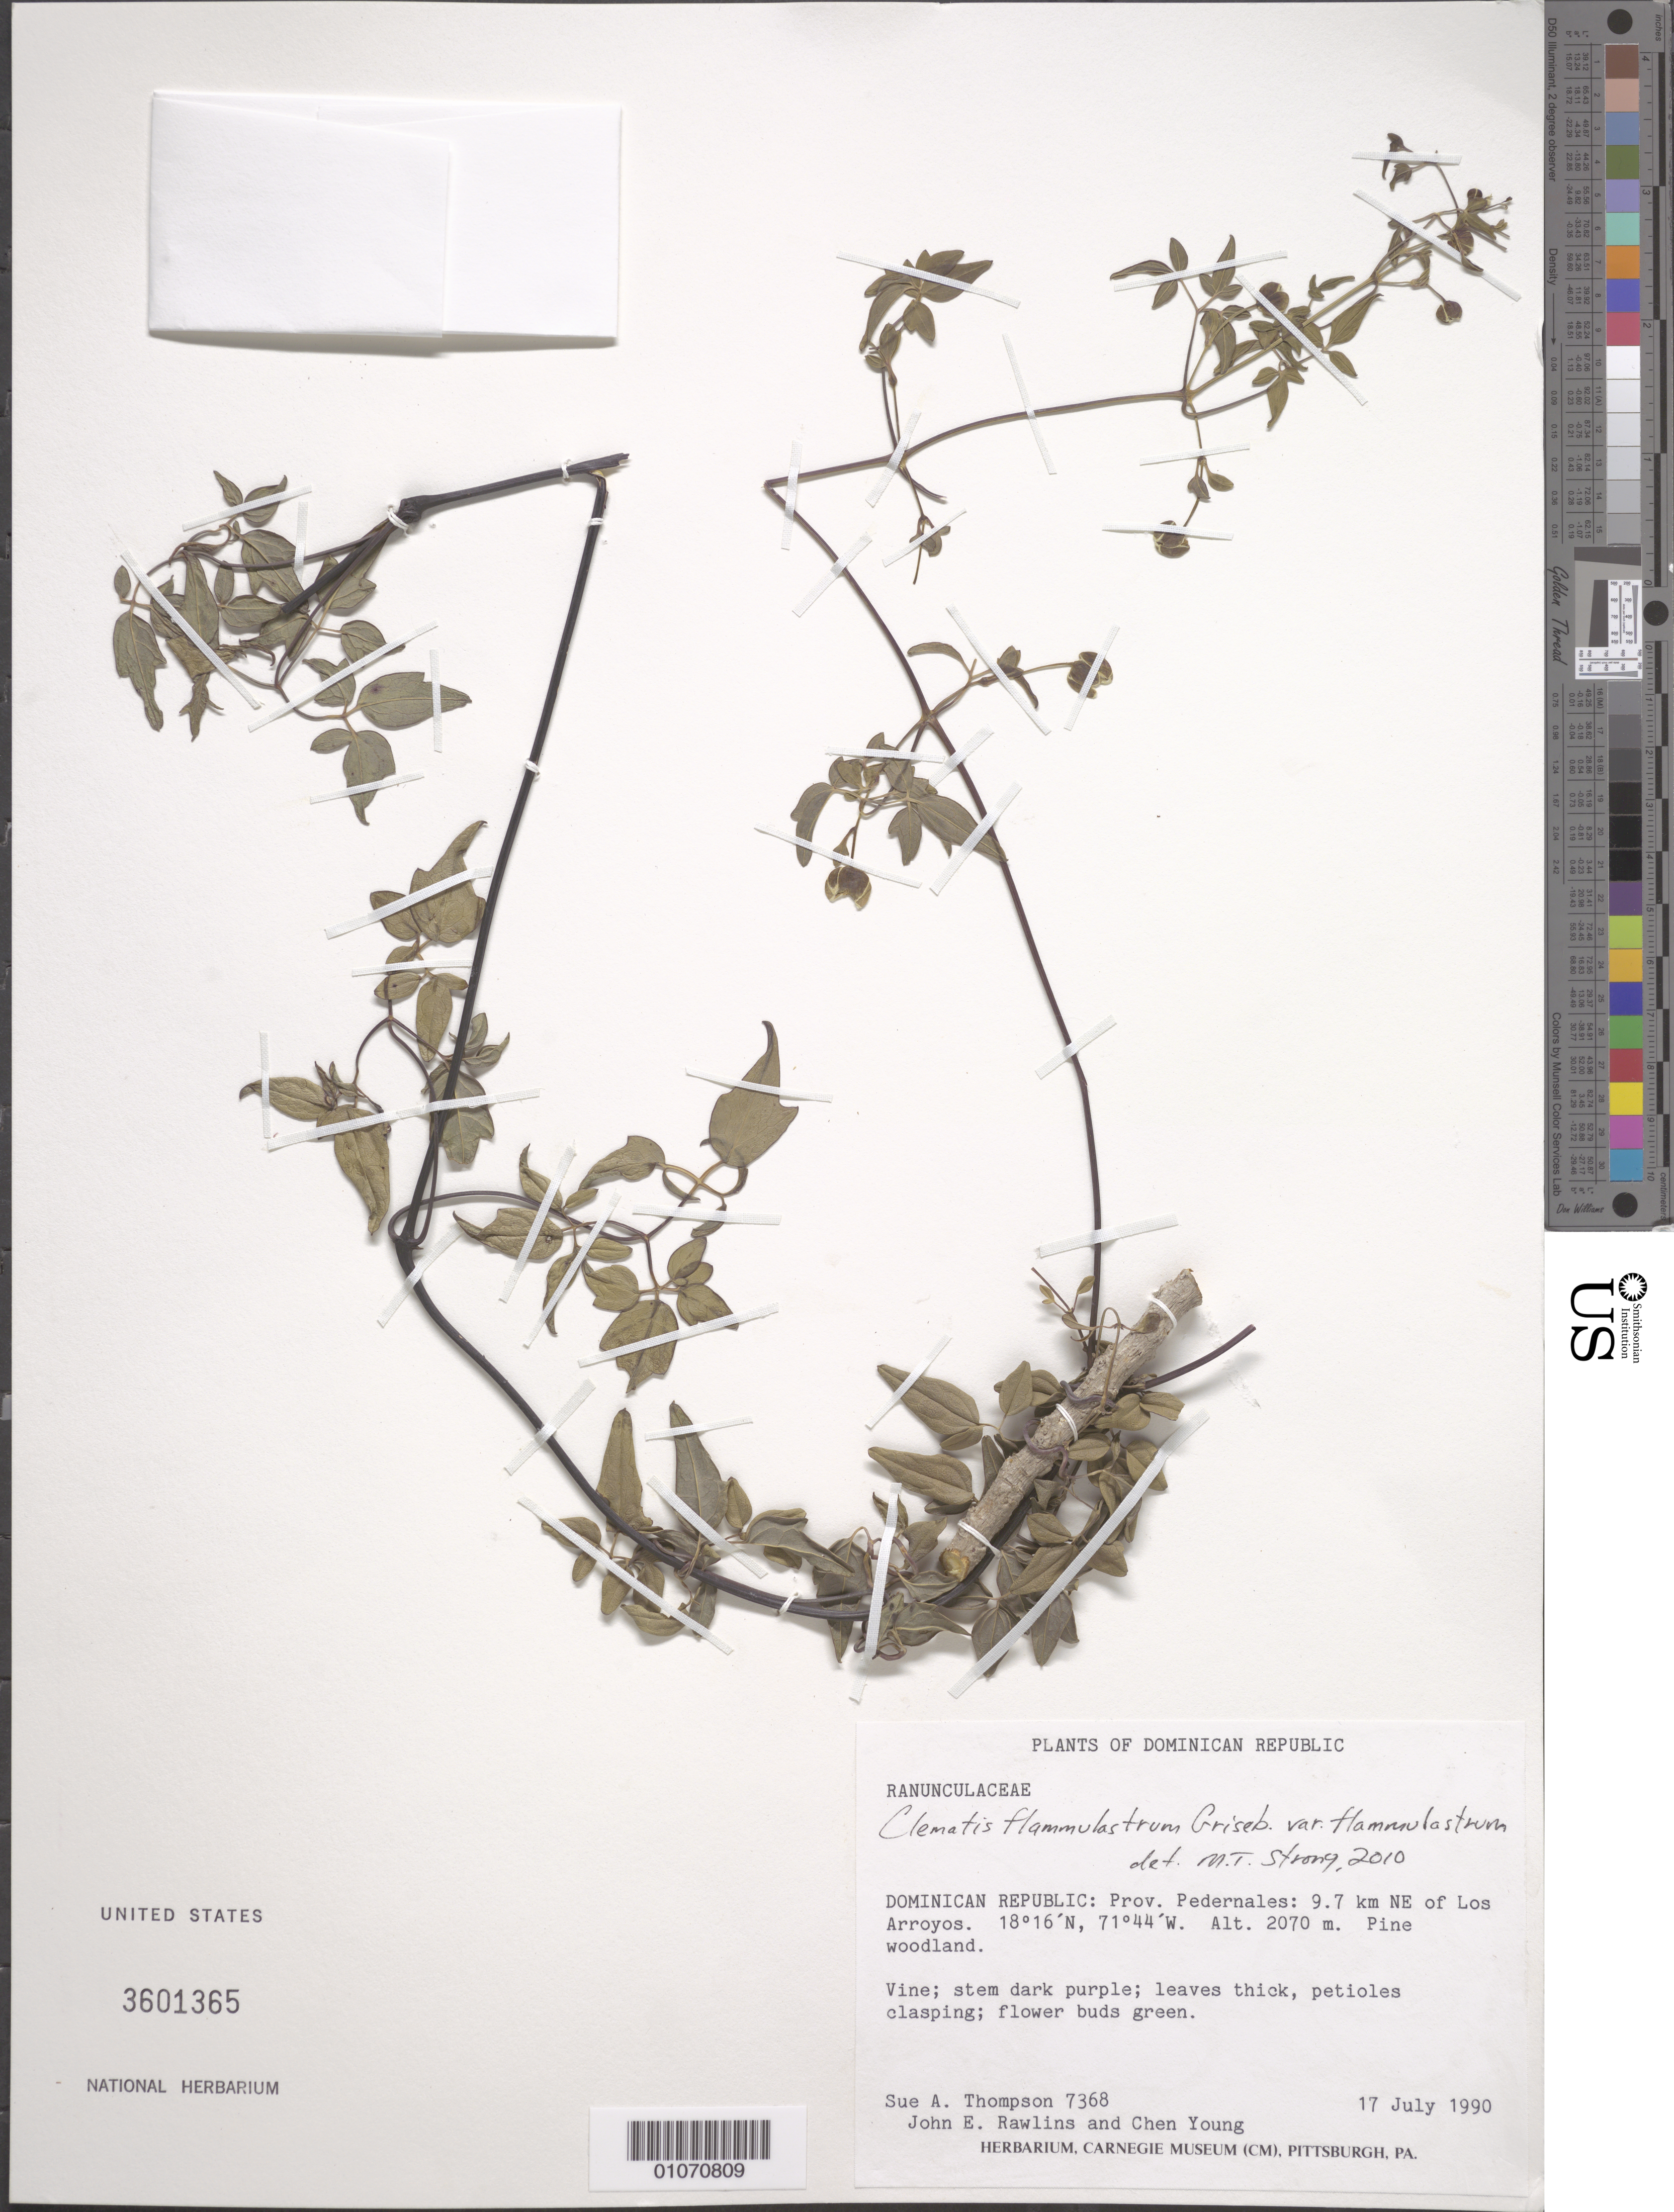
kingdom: Plantae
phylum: Tracheophyta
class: Magnoliopsida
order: Ranunculales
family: Ranunculaceae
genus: Clematis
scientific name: Clematis flammulastrum var. flammulastrum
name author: Griseb.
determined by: Strong, M. T., (US), Smithsonian Institution - National Museum of Natural History (UNITED STATES)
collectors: S. A. Thompson, J. Rawlins & C. Young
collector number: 7368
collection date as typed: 17 Jul 1990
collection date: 1990-07-17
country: Dominican Republic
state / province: Pedernales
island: Hispaniola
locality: Los Arroyos, 9,7 km NE of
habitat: Pine woodlands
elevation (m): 2070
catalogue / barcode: US 3601365